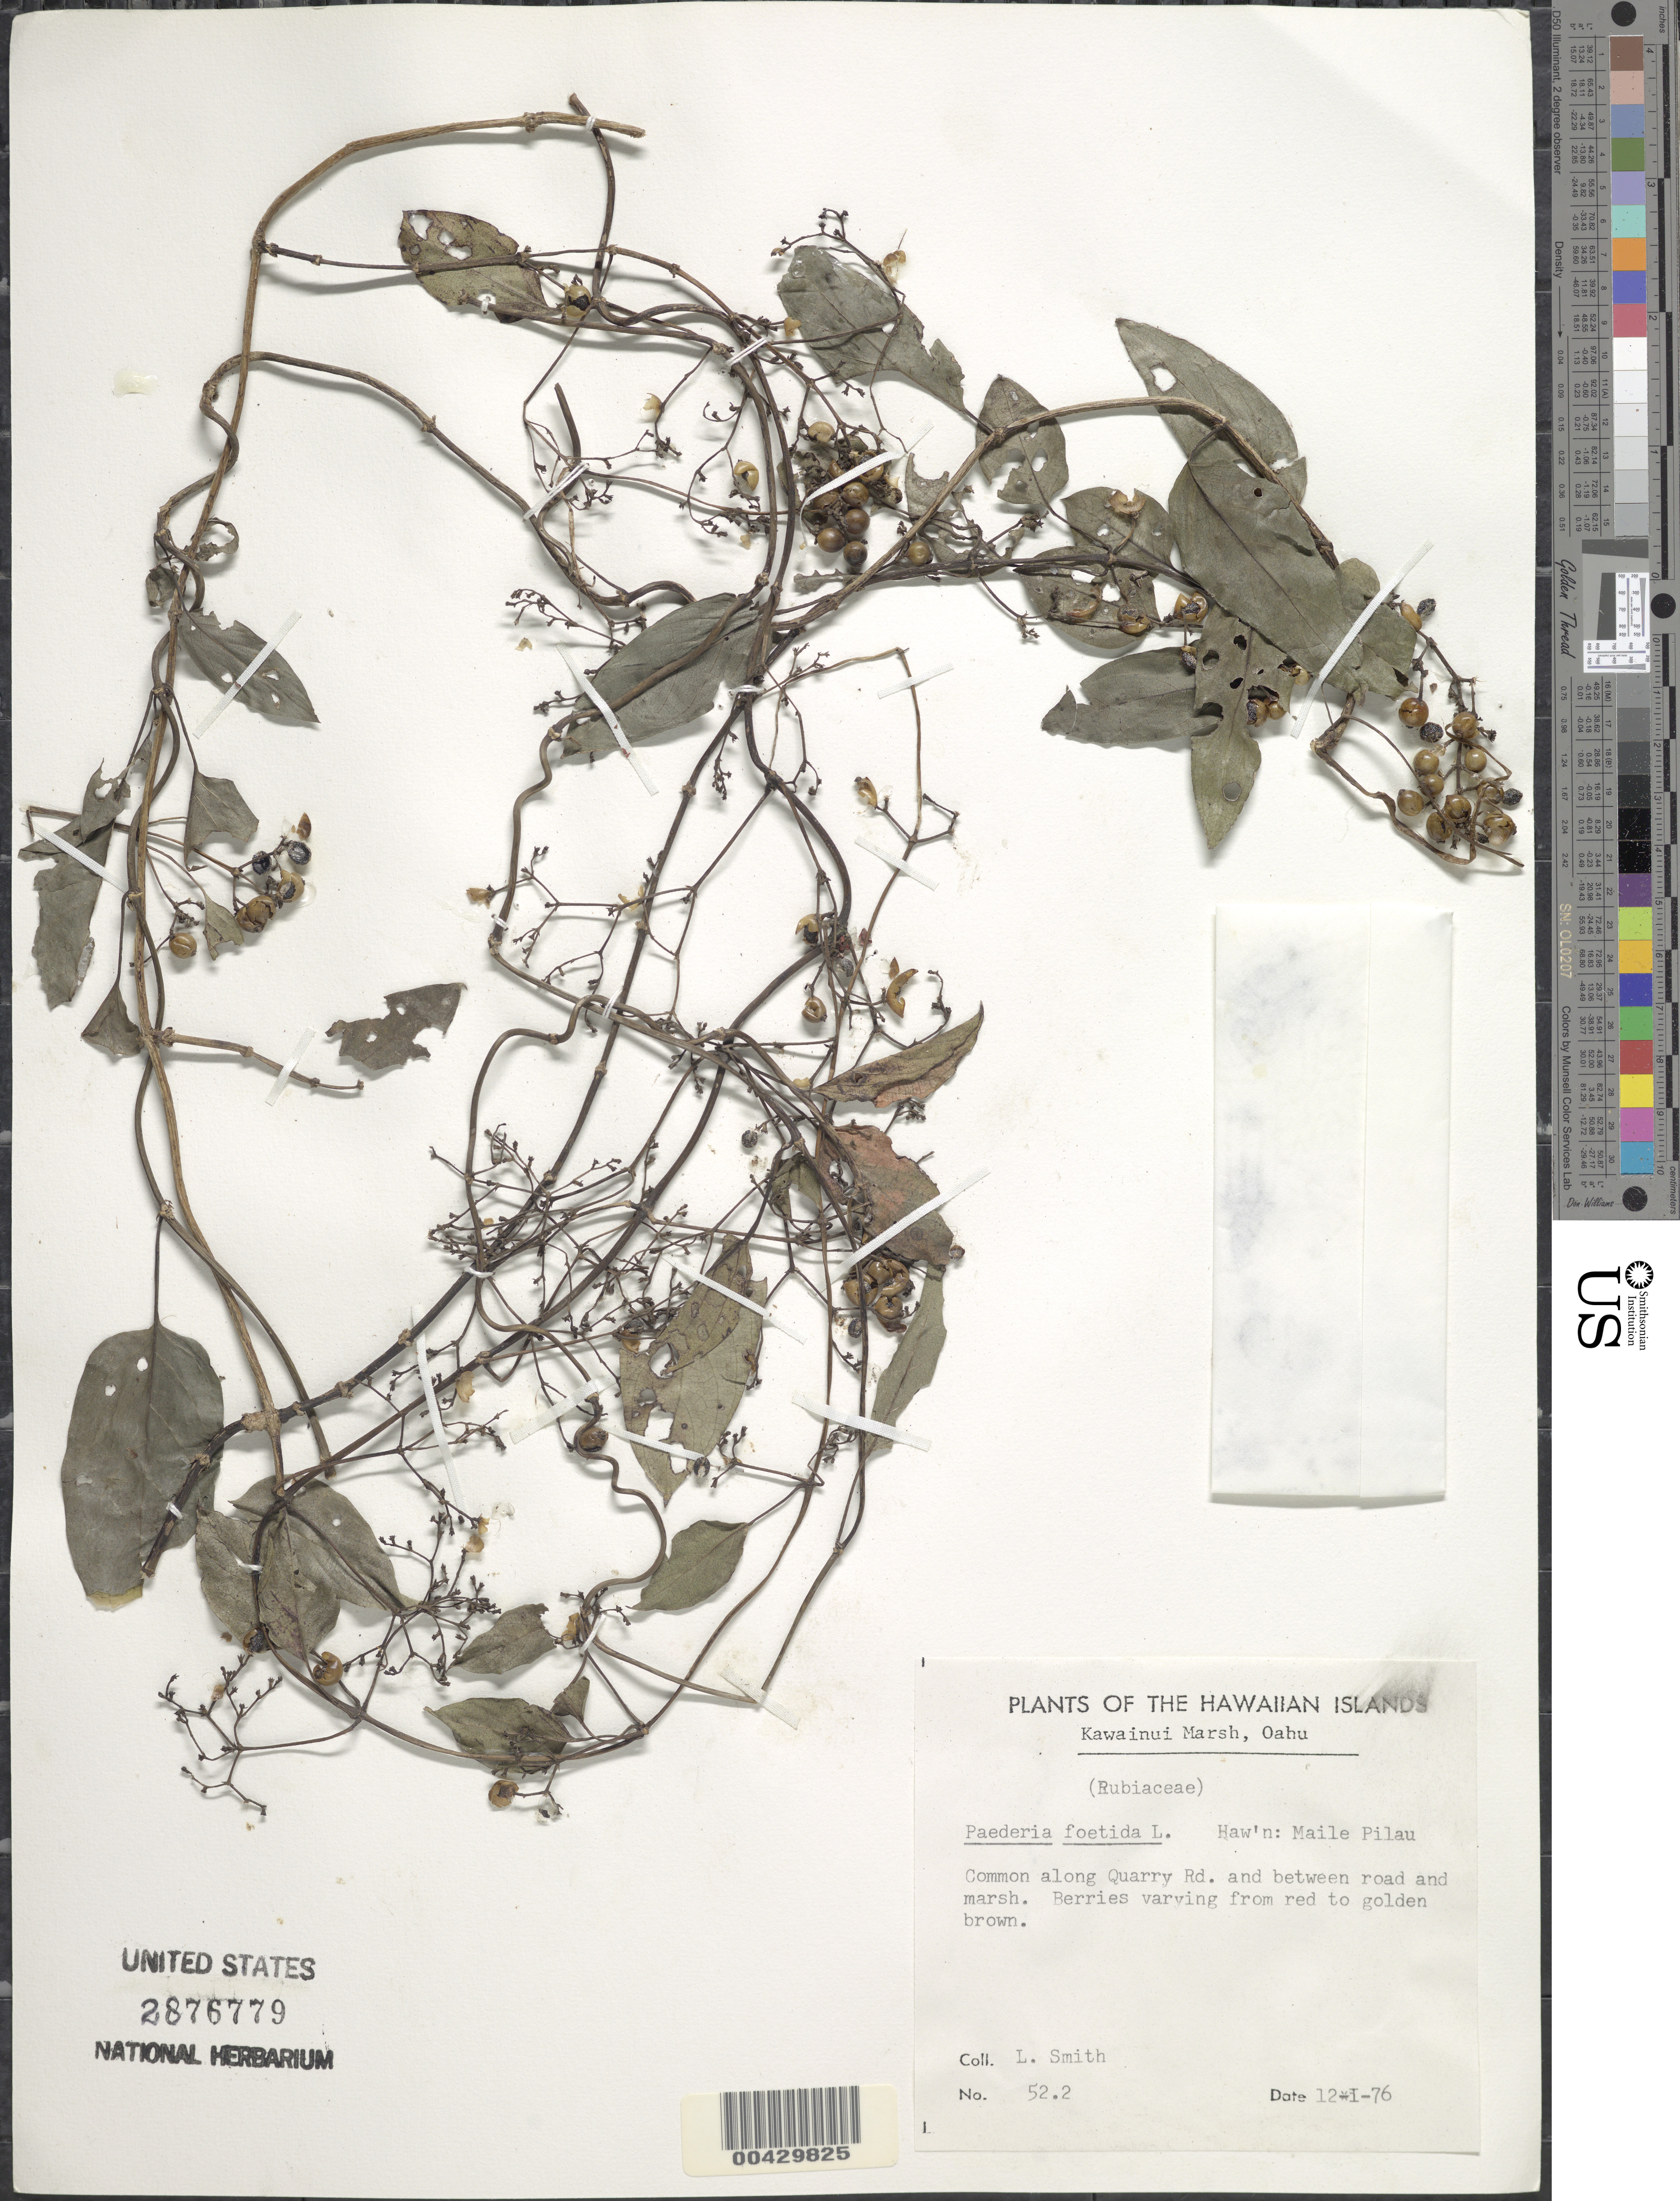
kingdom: Plantae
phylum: Tracheophyta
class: Magnoliopsida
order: Gentianales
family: Rubiaceae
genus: Paederia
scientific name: Paederia foetida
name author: L.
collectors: L. Smith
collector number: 52.2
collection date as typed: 12 Jan 1976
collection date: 1976-01-12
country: United States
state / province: Hawaii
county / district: Honolulu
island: Oahu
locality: Maile Pilau, Kawainui Marsh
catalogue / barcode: US 2876779